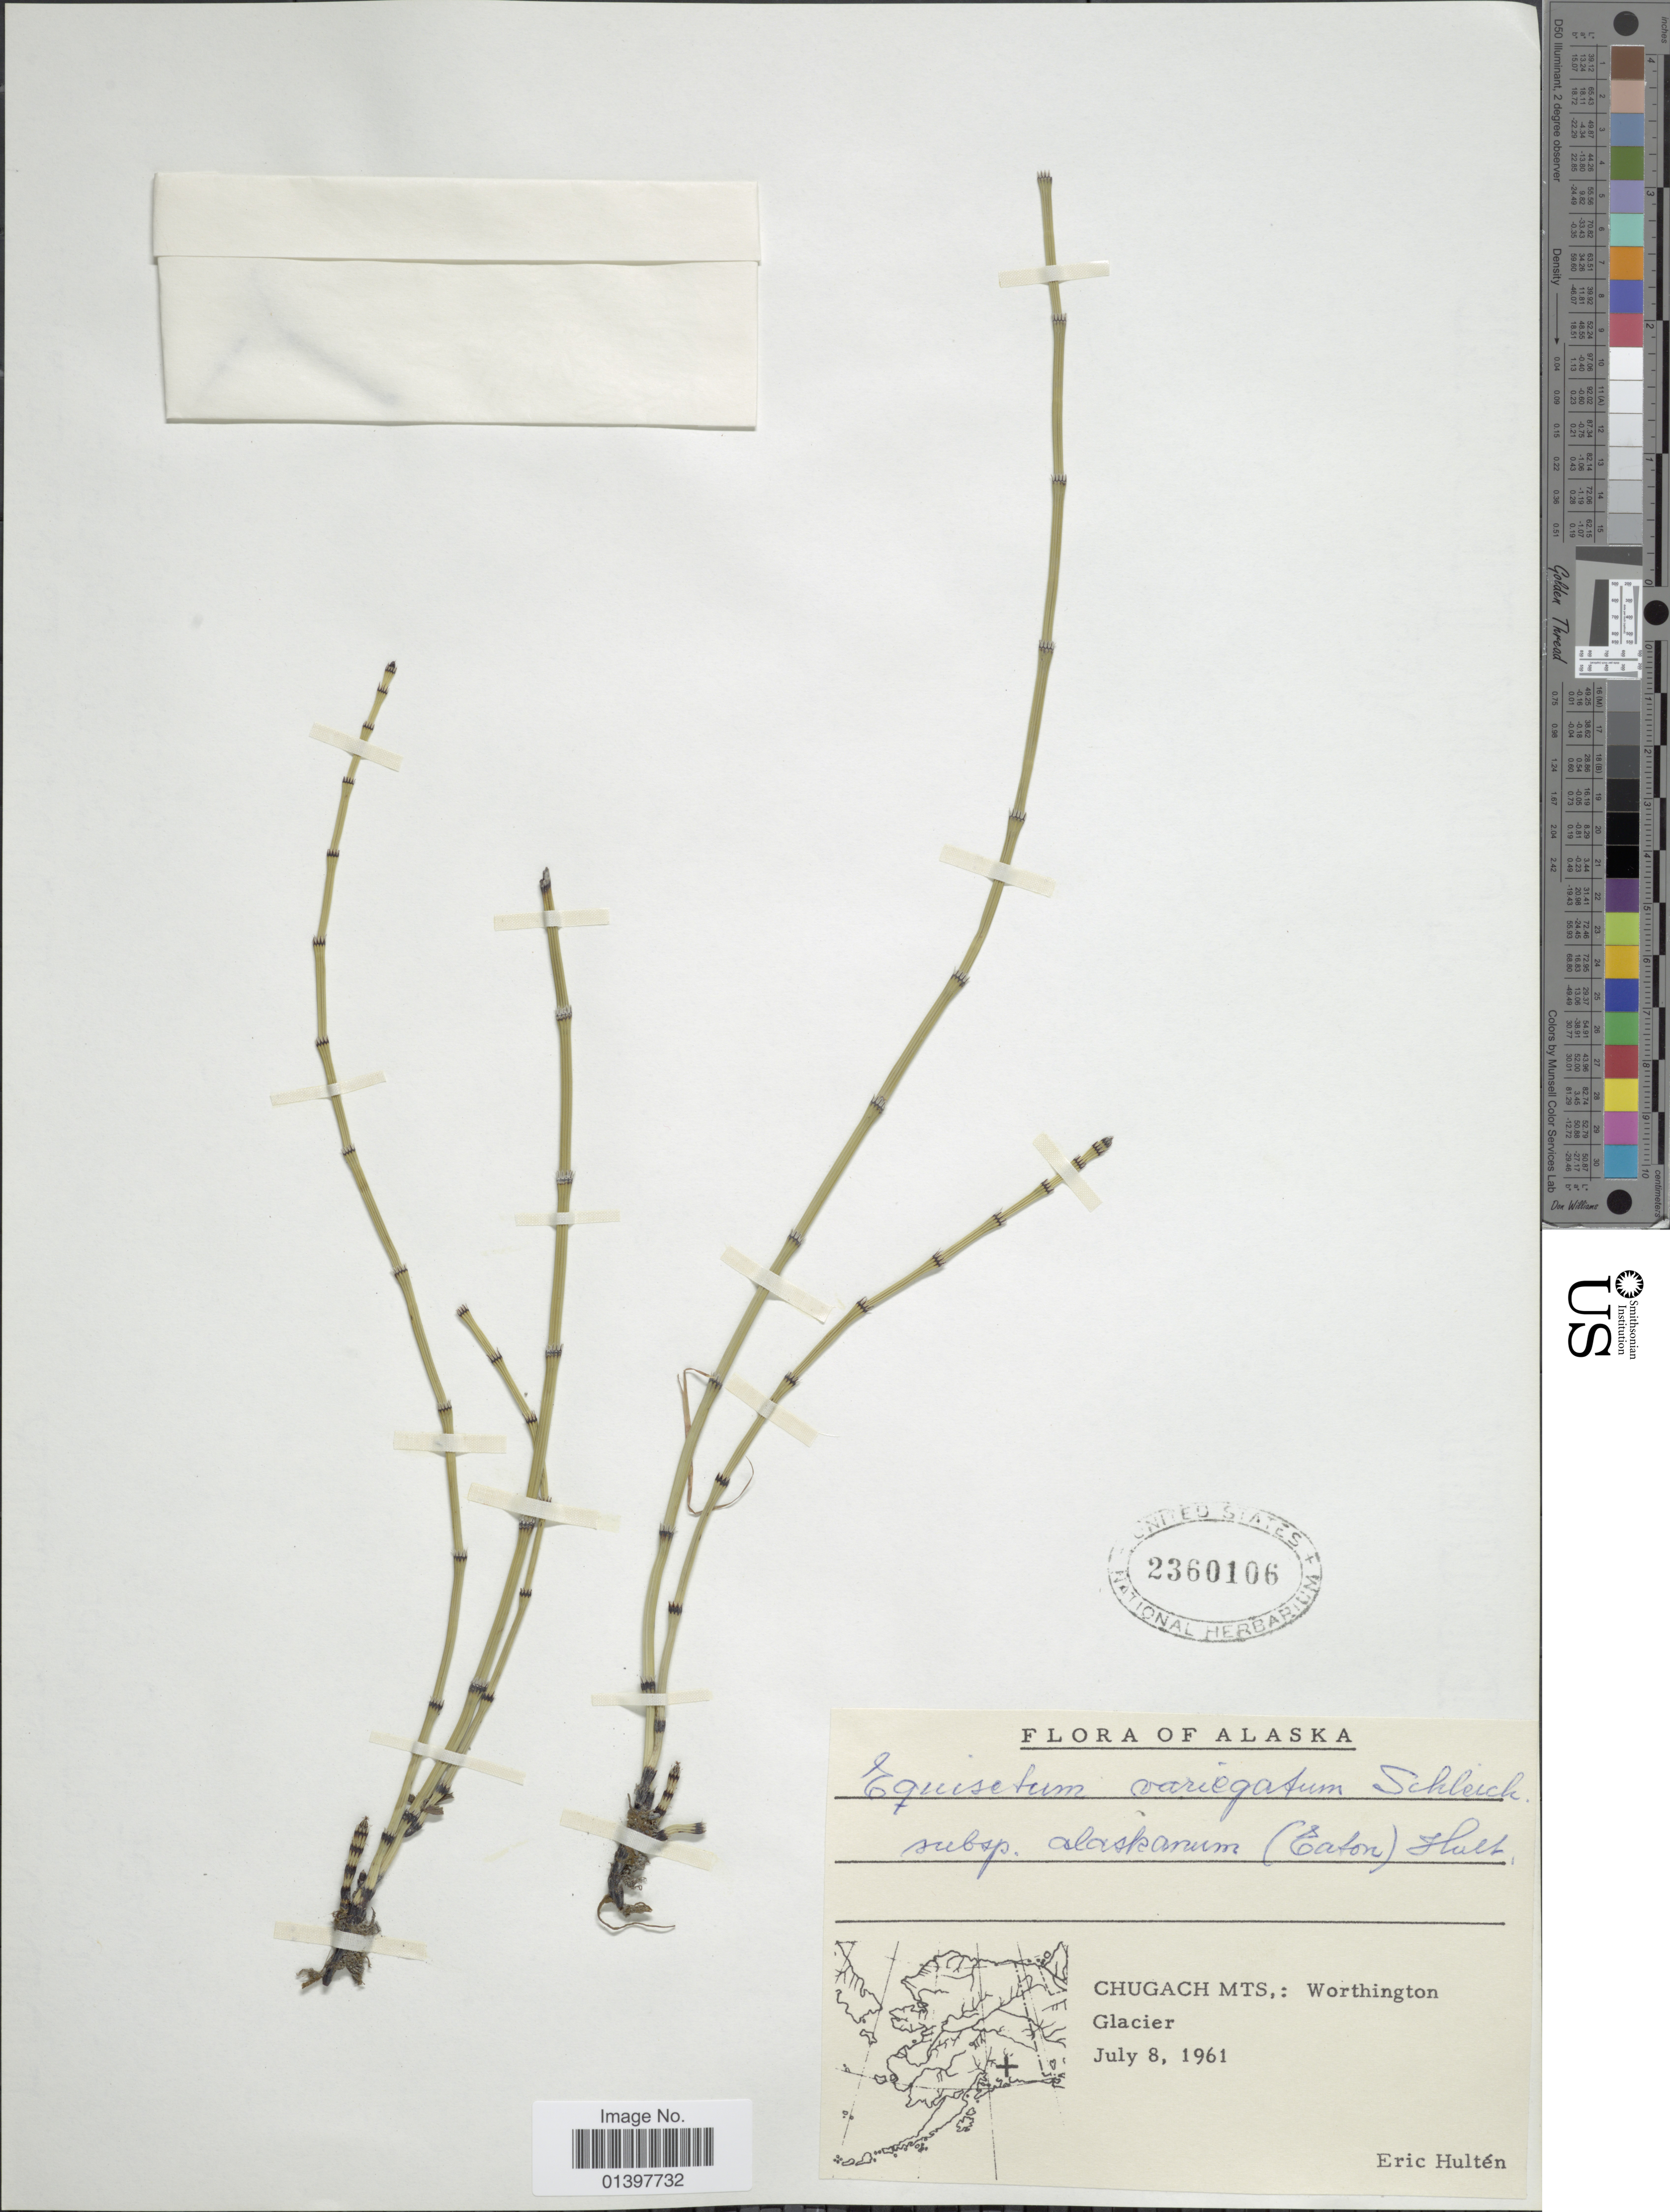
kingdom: Plantae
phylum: Tracheophyta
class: Polypodiopsida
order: Equisetales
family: Equisetaceae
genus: Equisetum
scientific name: Equisetum variegatum var. alaskanum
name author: A.A. Eaton ex Trel. in Harriman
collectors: E. G. Hultén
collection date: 1961-07-08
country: United States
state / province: Alaska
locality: Chugach Mts.: Worthington, Glacier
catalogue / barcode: US 2360106